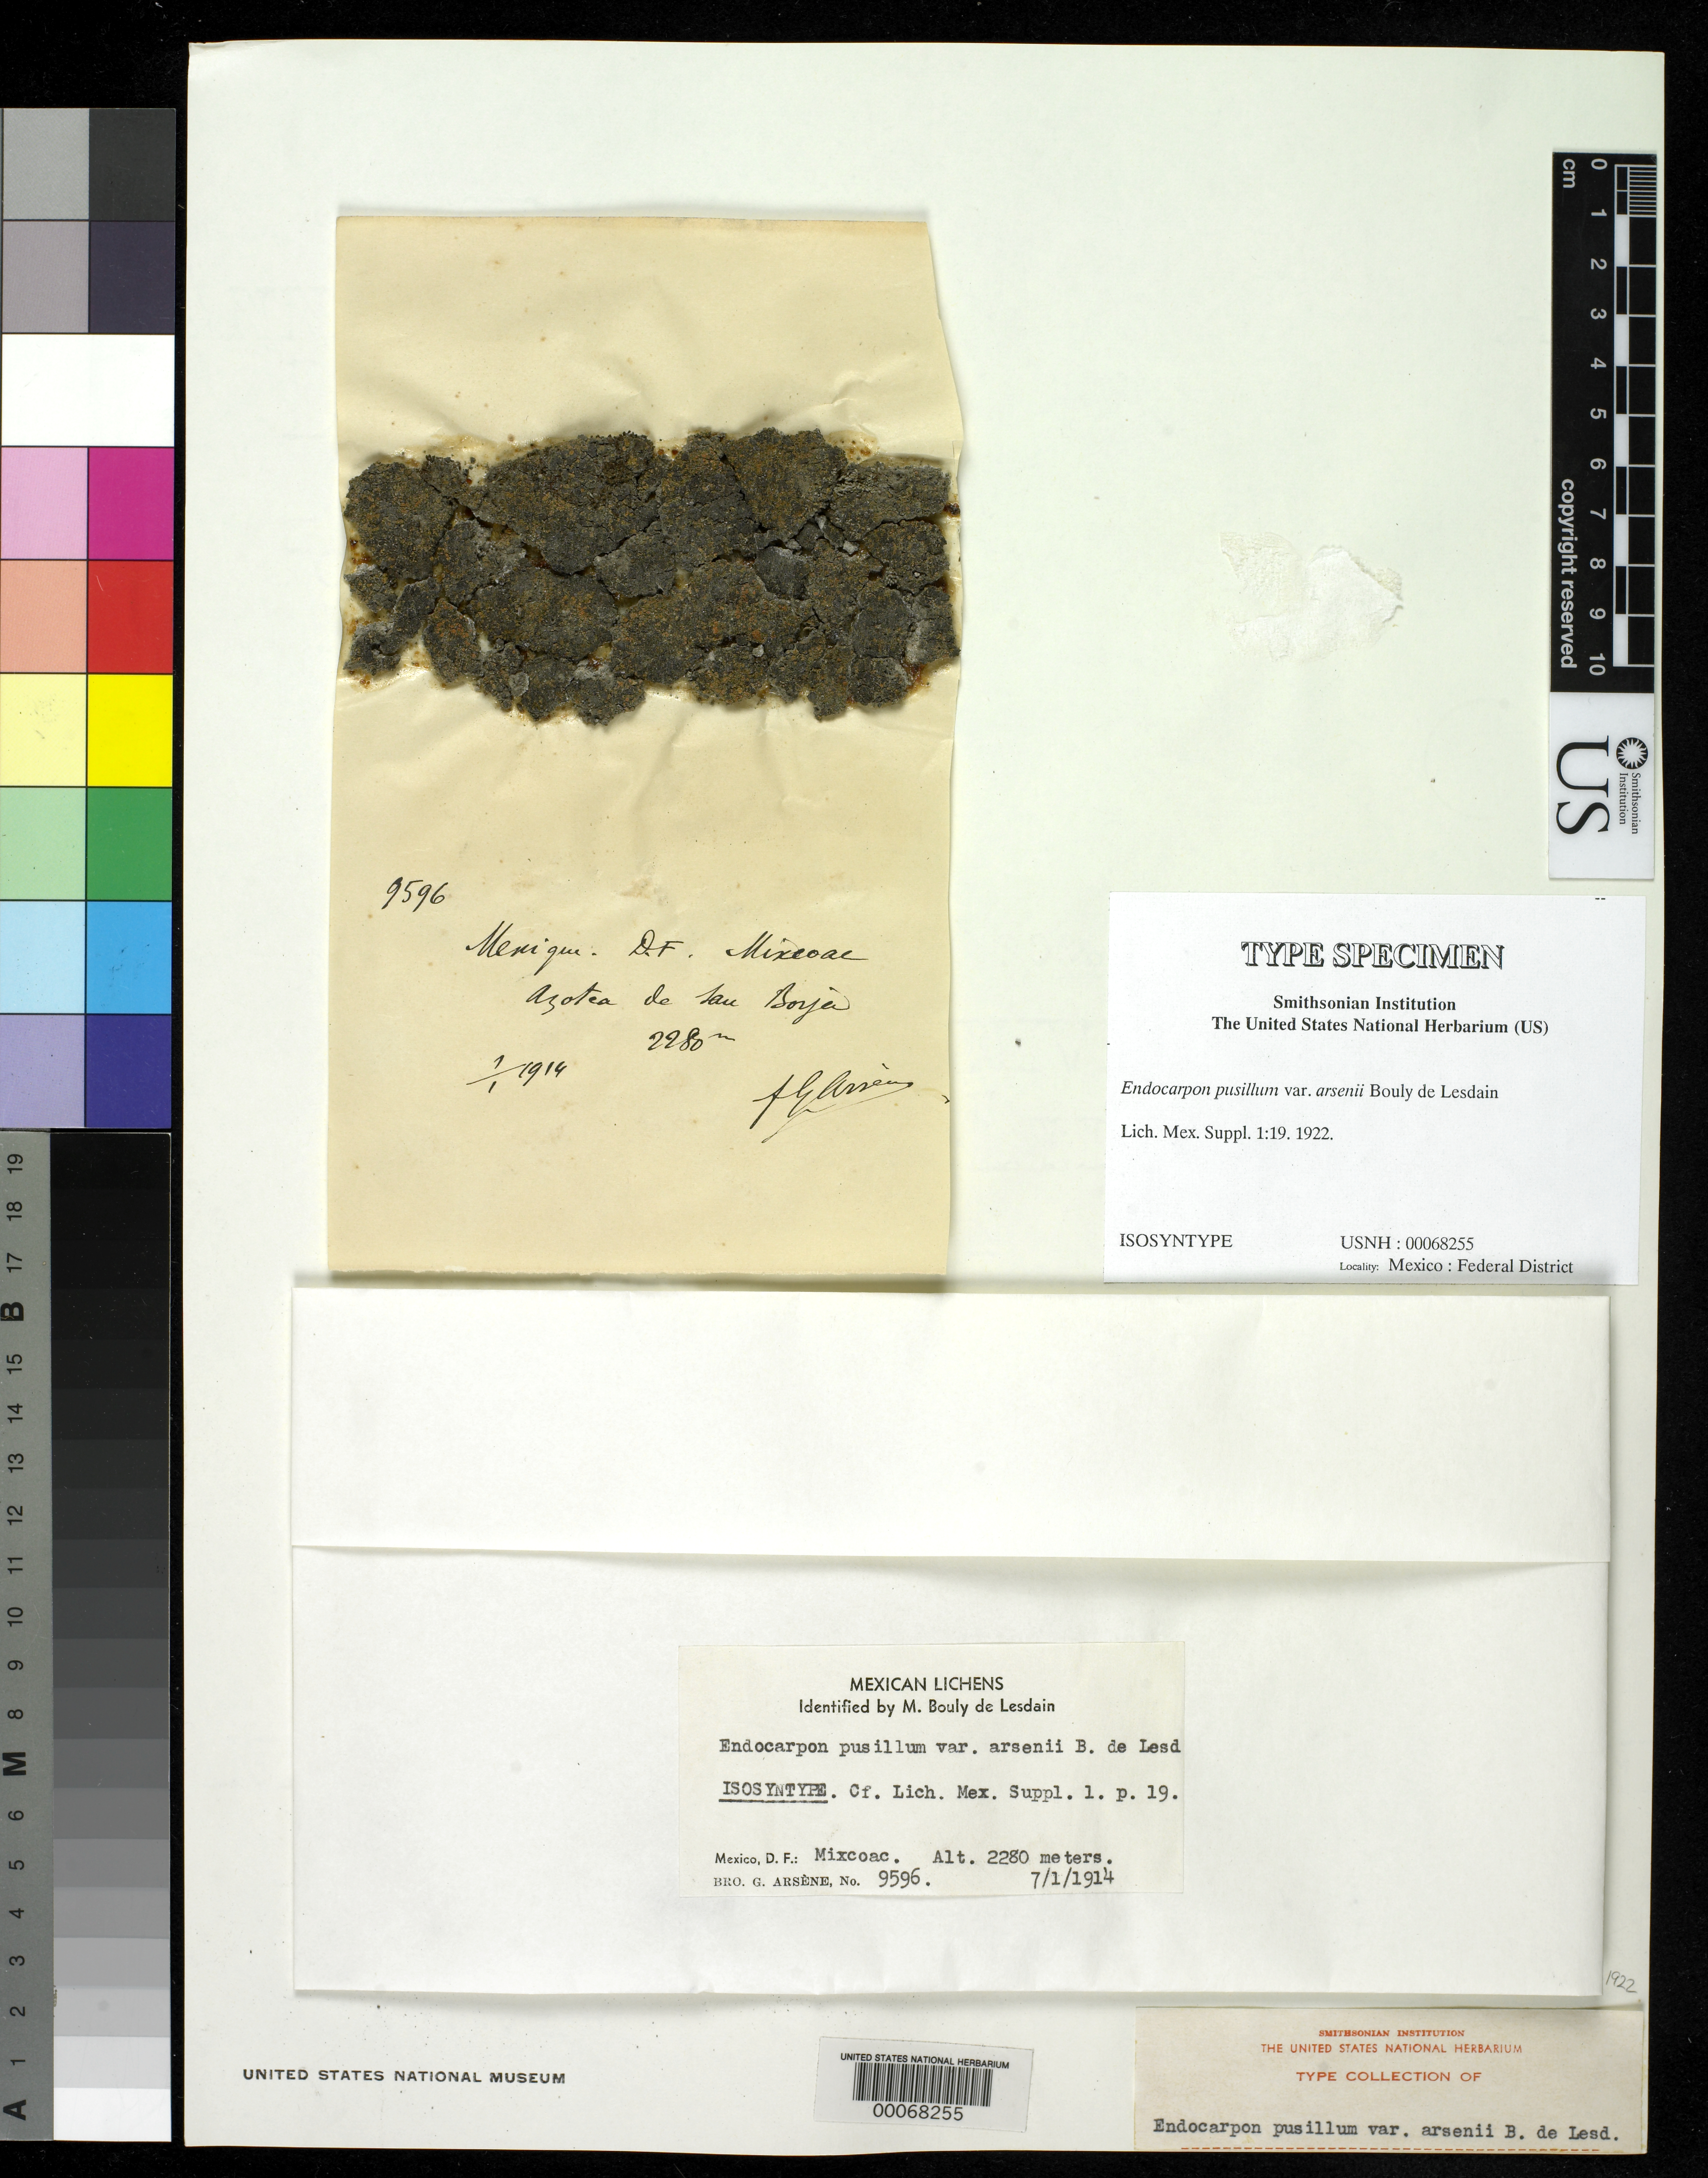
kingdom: Fungi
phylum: Ascomycota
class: Eurotiomycetes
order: Verrucariales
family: Verrucariaceae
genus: Endocarpon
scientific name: Endocarpon pusillum var. arsenii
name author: B. de Lesd.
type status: Isosyntype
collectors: Bro. G. Arsène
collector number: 9596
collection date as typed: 07 Jan 1917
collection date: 1917-01-07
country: Mexico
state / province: Distrito Federal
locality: Mixcoac.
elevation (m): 2280